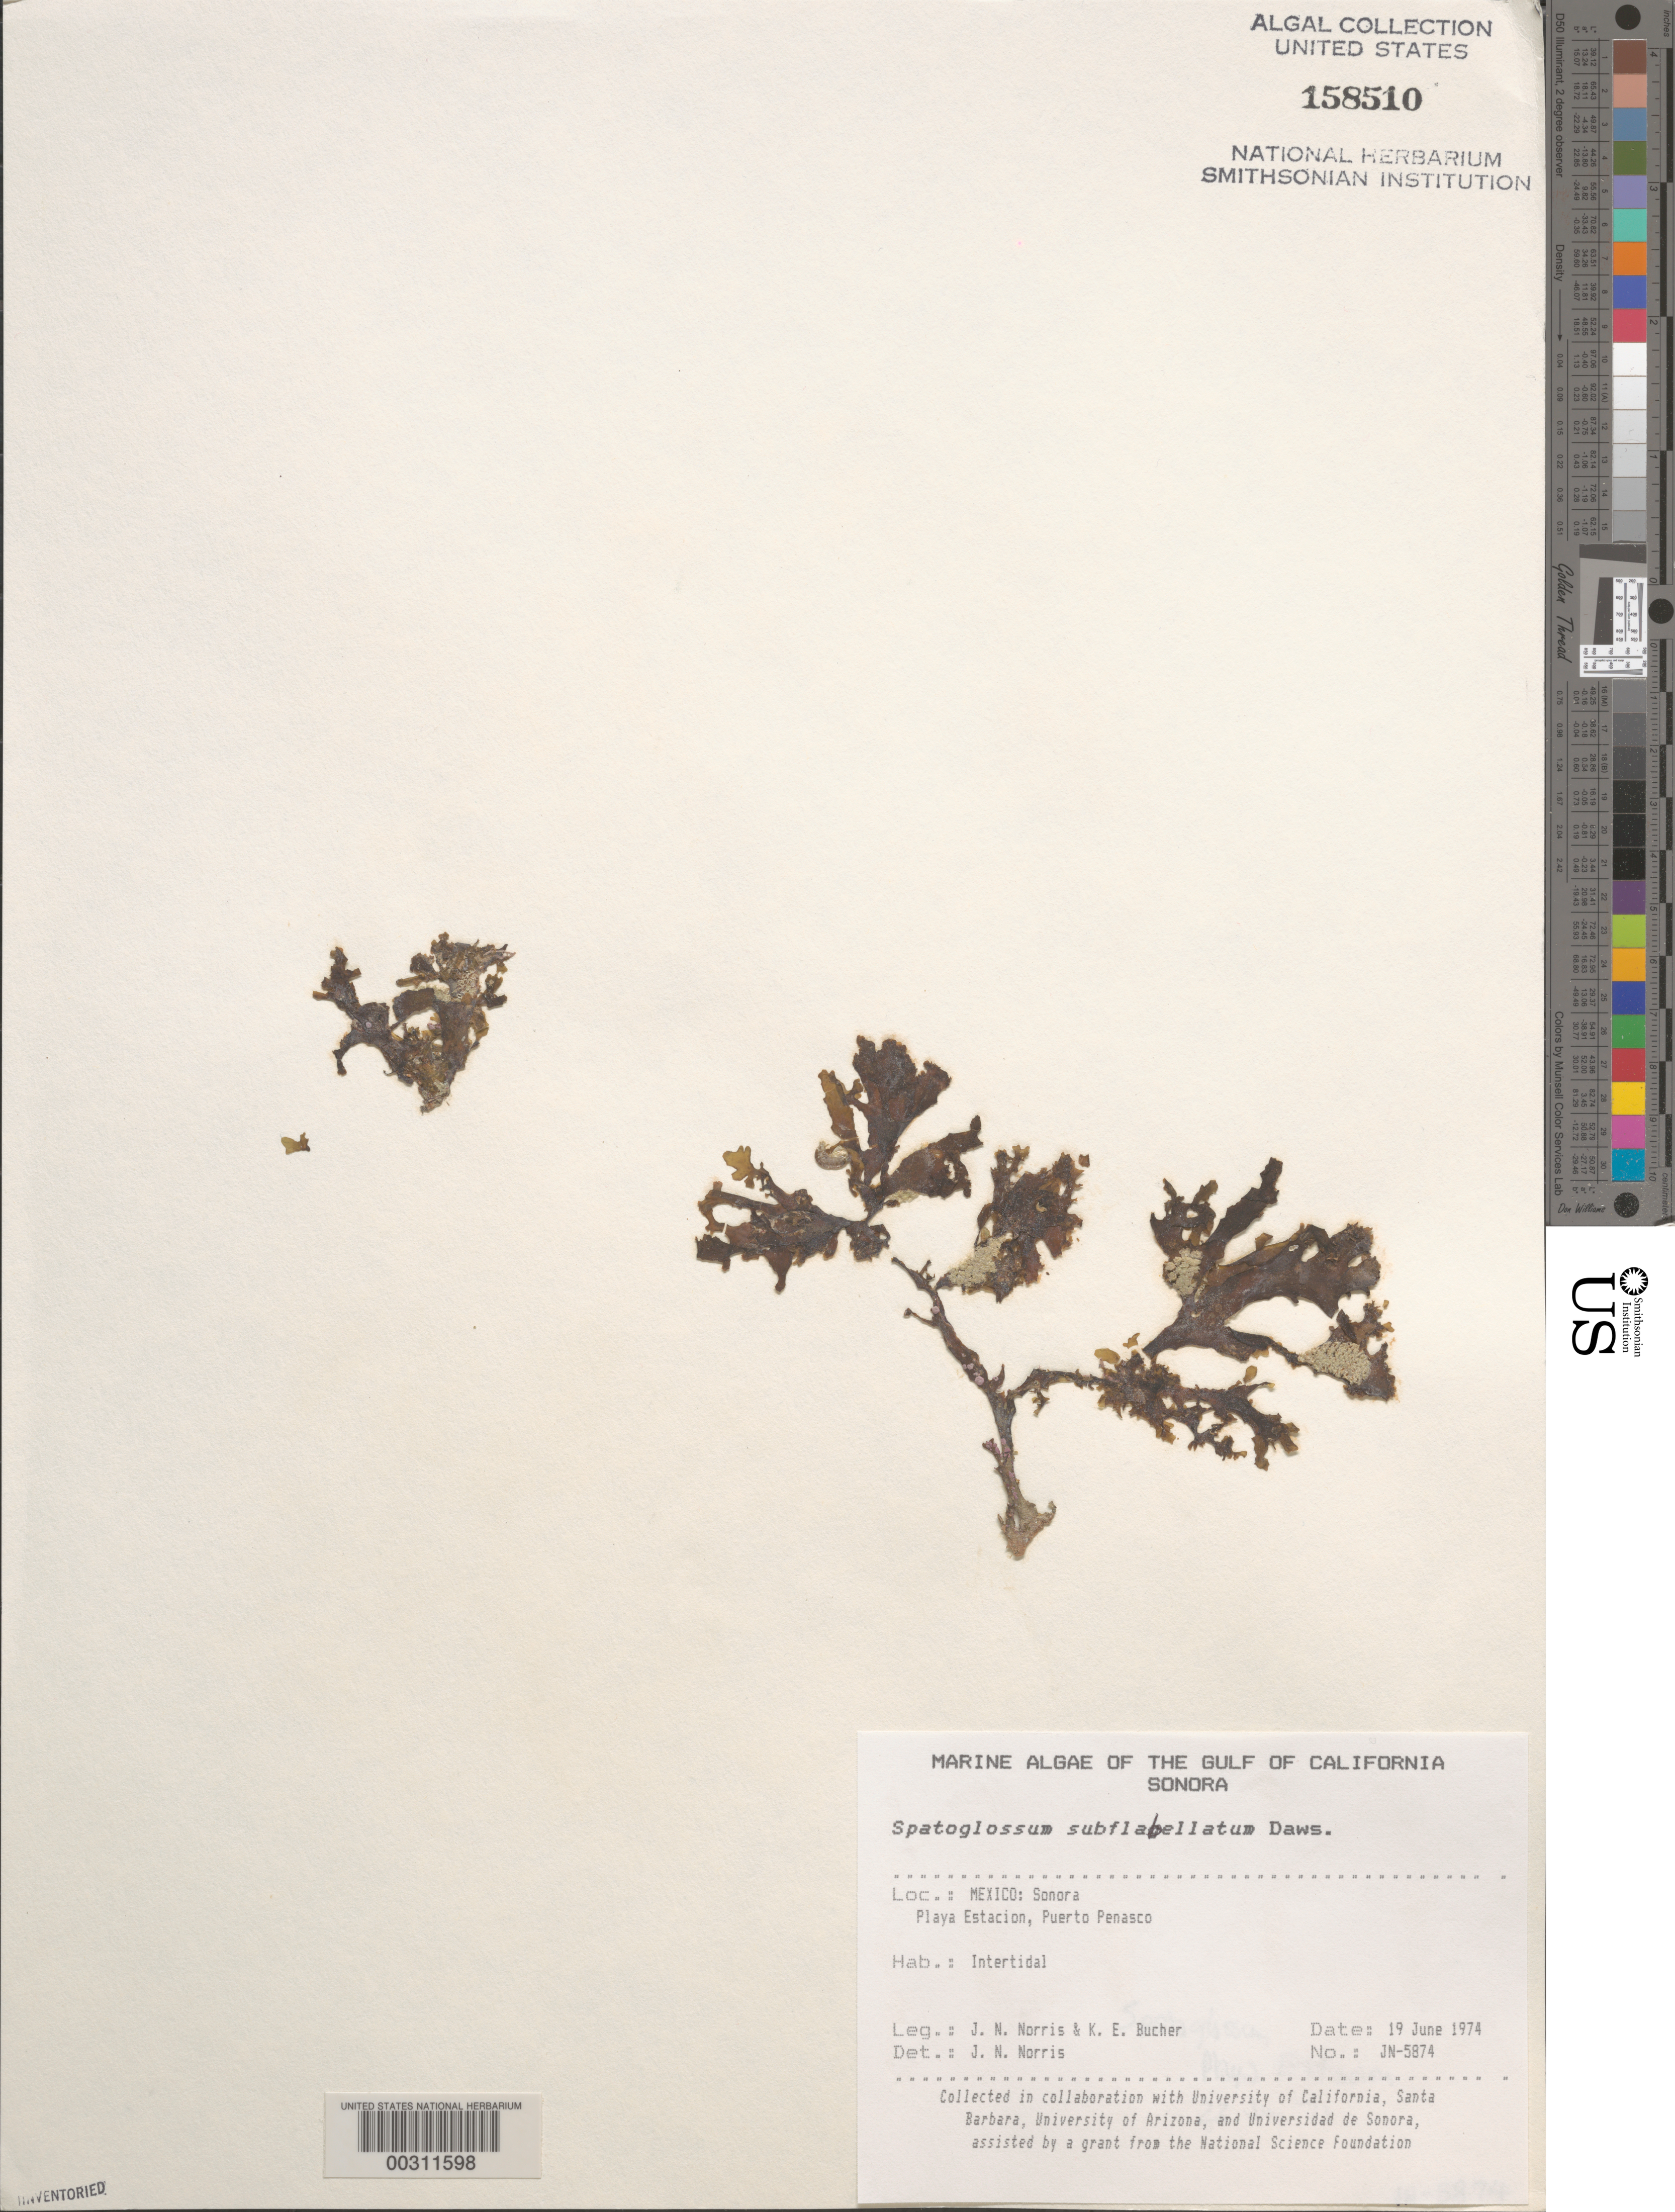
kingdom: Chromista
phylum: Ochrophyta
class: Phaeophyceae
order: Dictyotales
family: Dictyotaceae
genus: Spatoglossum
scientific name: Spatoglossum subflabellatum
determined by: Norris, James N.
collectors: J. N. Norris & K. E. Bucher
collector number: JN-5874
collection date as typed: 19 Jun 1974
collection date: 1974-06-19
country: Mexico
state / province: Sonora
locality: Playa Estacion, Puerto Penasco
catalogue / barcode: US 158510